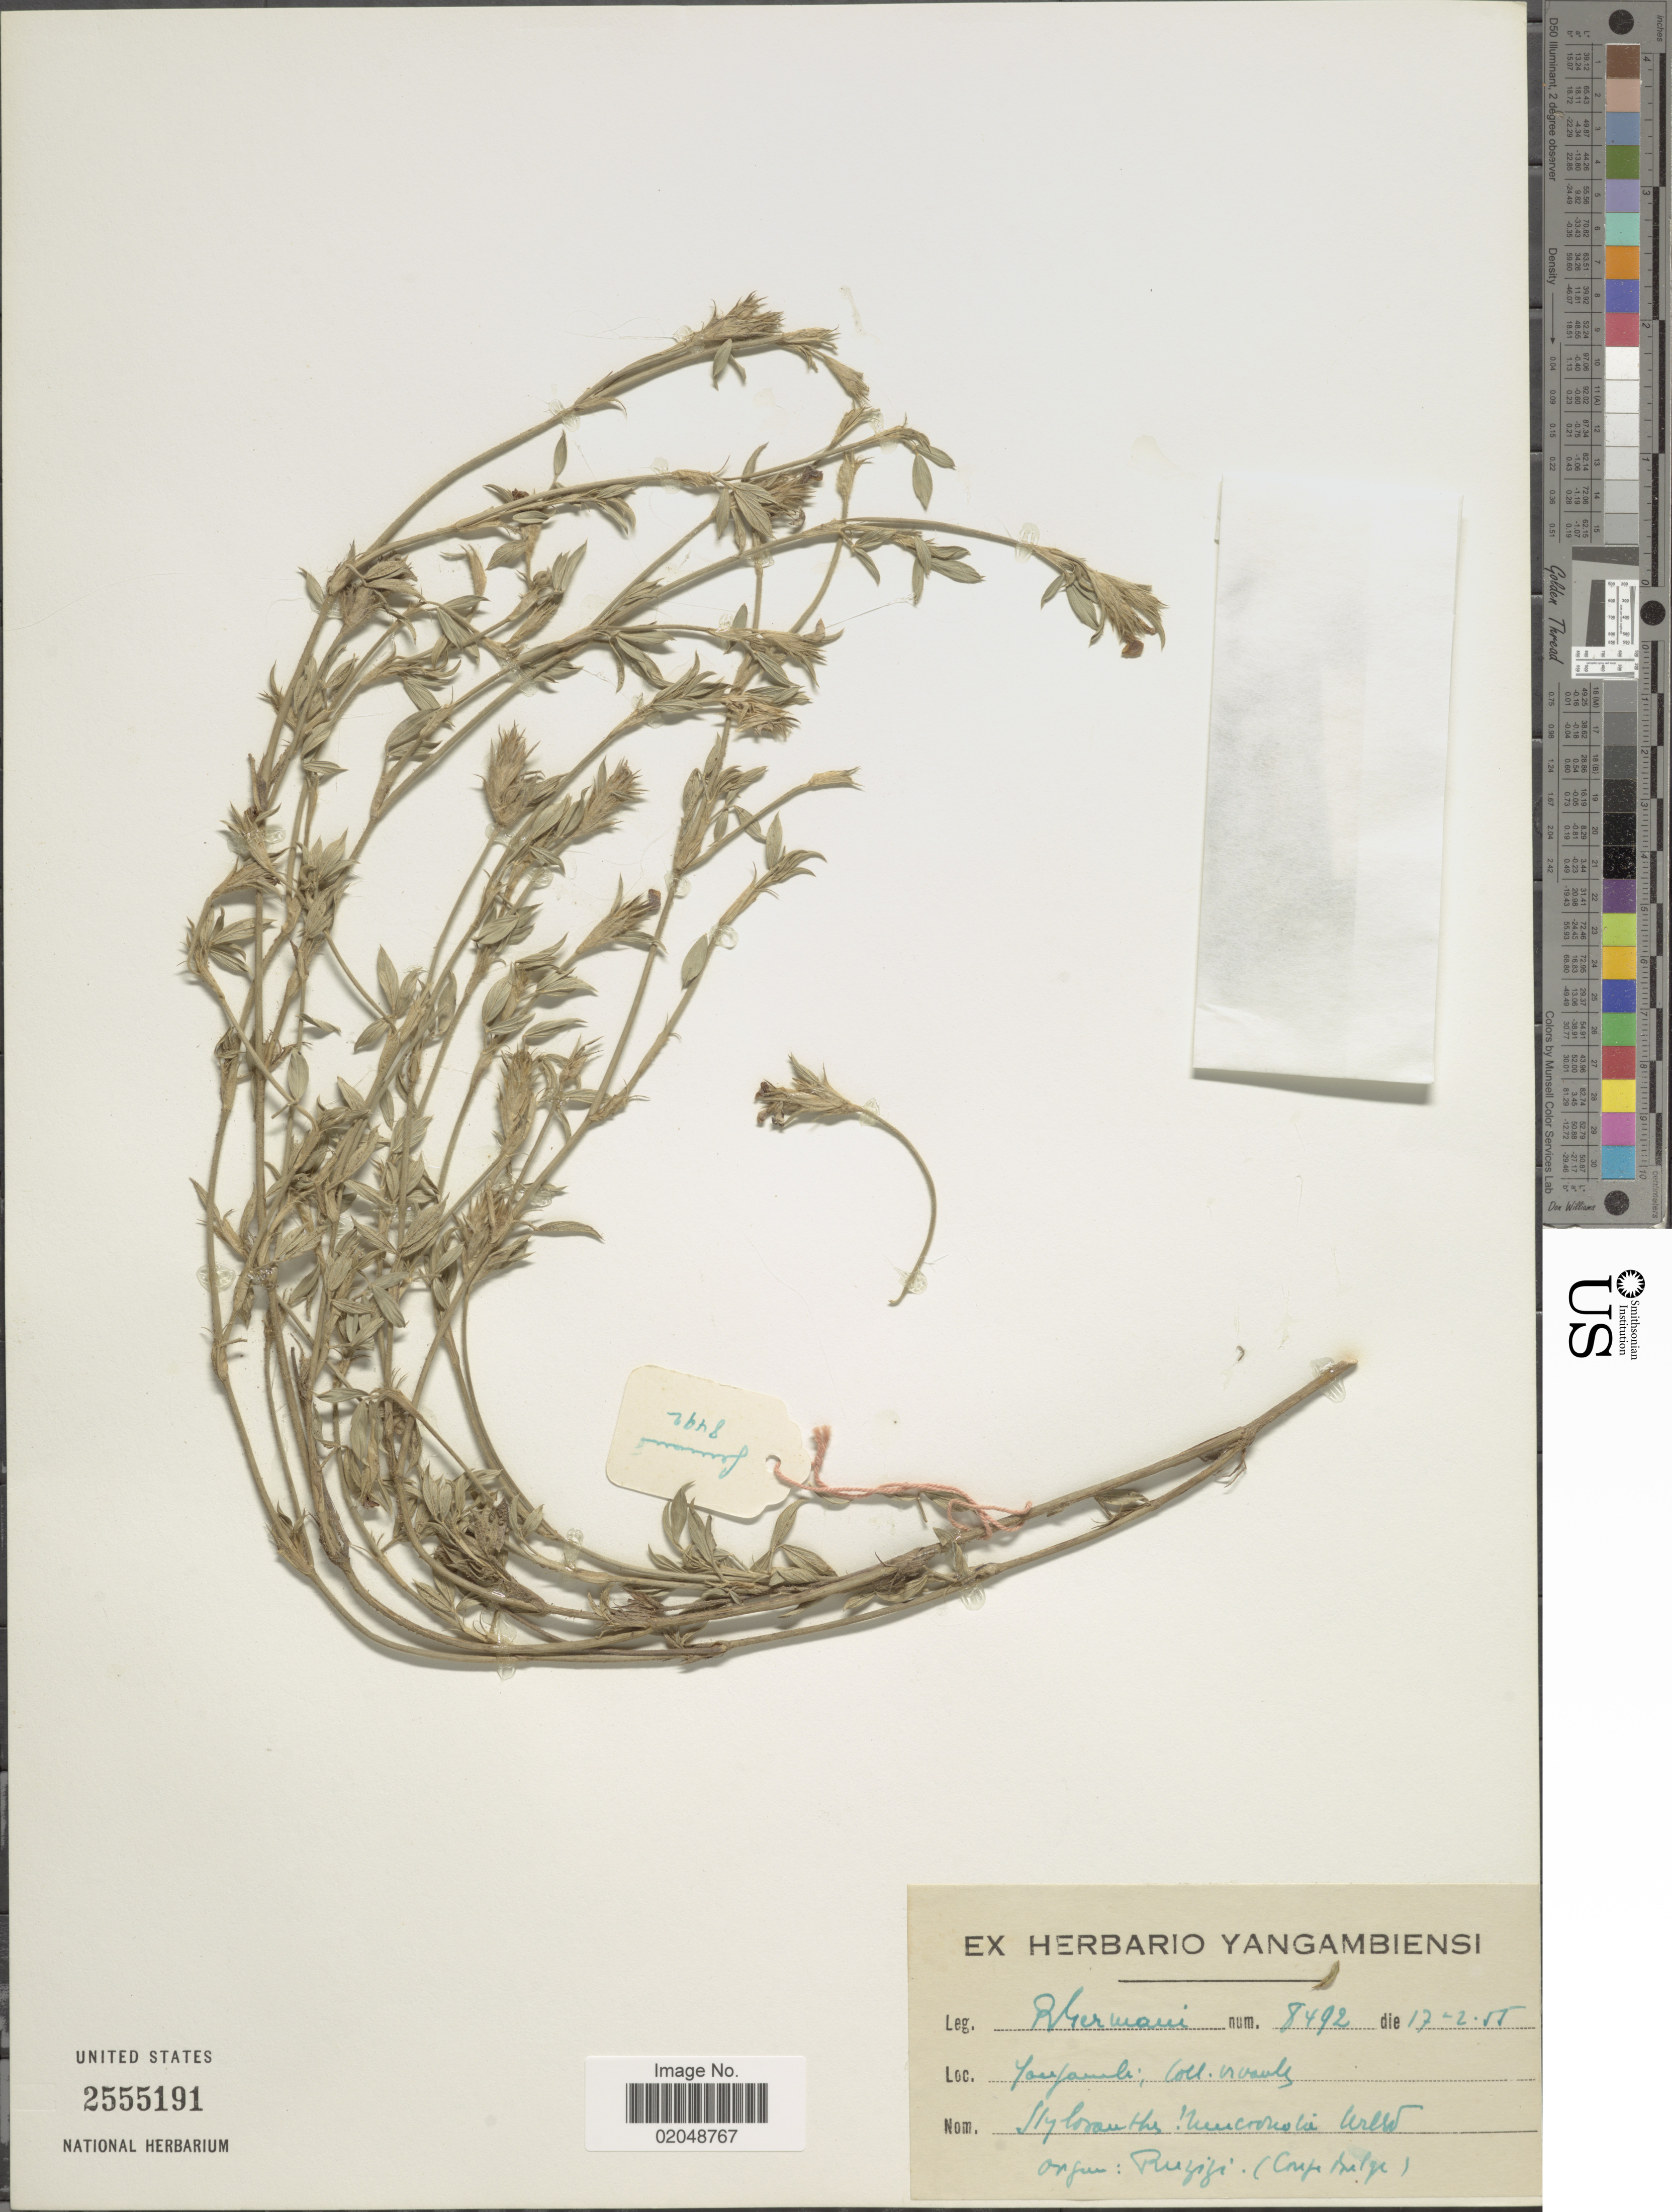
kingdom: Plantae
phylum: Tracheophyta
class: Magnoliopsida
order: Fabales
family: Fabaceae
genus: Stylosanthes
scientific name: Stylosanthes fruticosa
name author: (Retz.) Alston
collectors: R. Germain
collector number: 8492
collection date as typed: Transcribed d/m/y: 17/5/55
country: Congo, Democratic Republic of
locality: Yangambi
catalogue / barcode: US 2555191